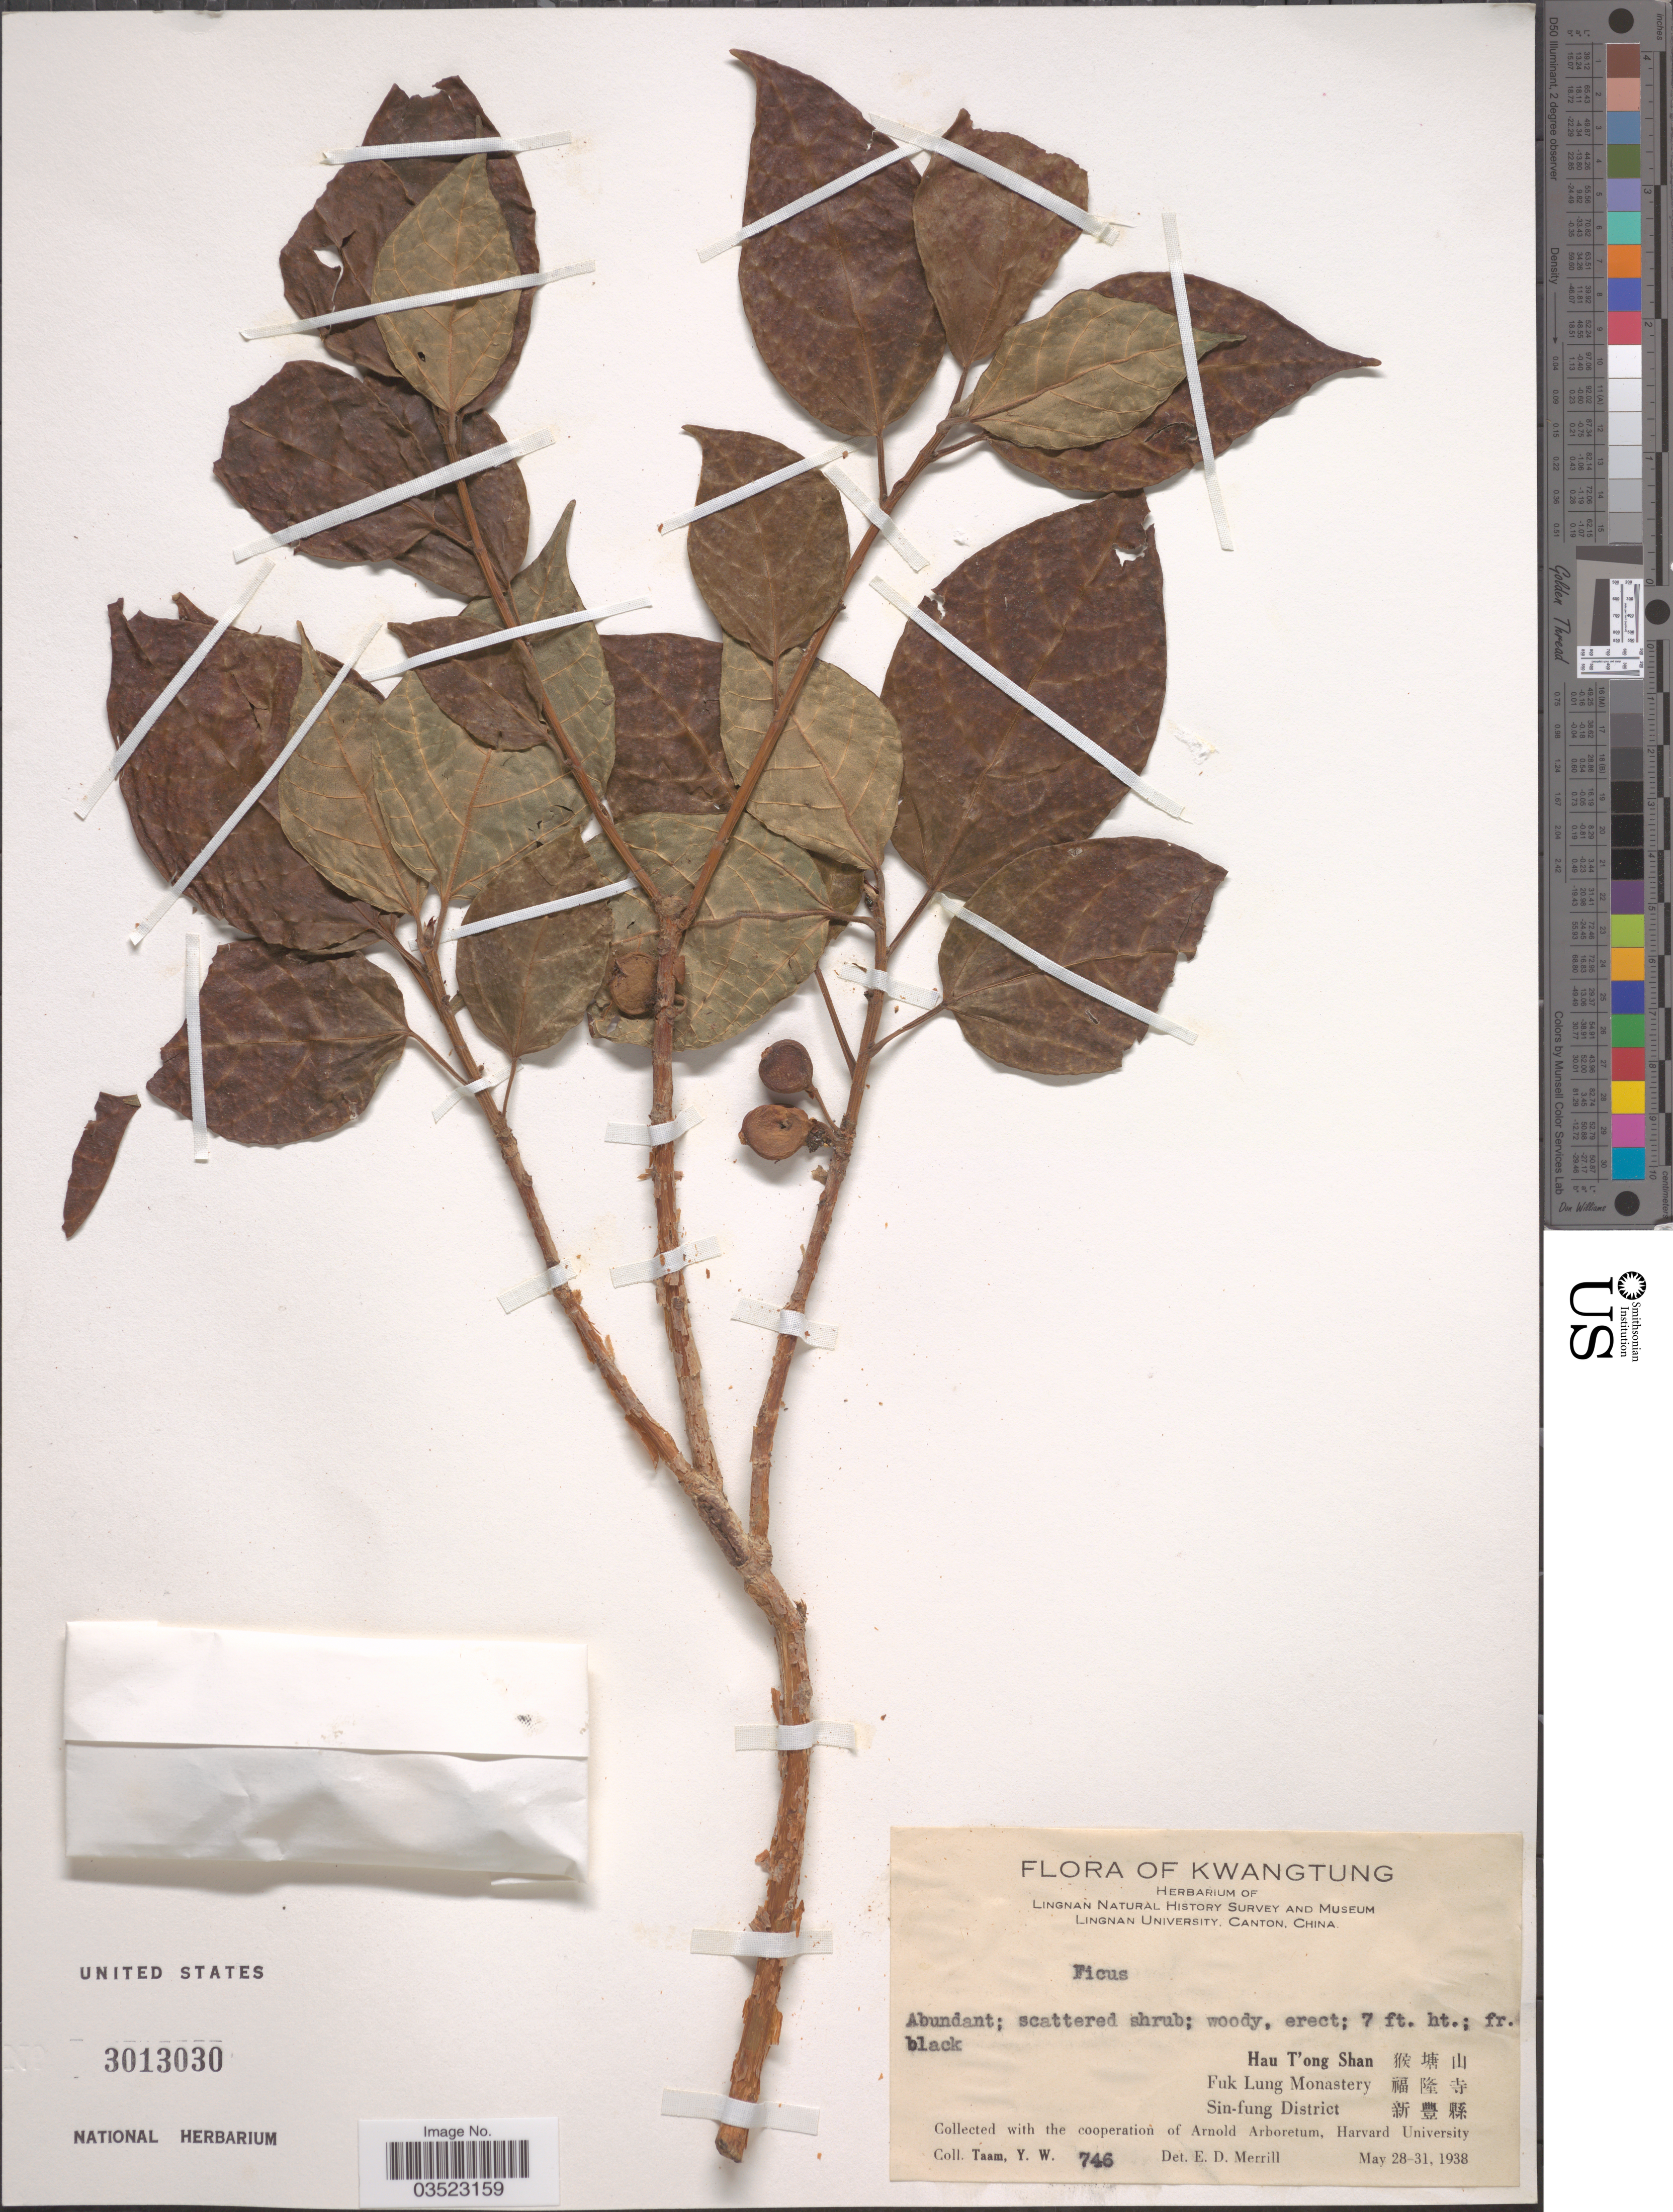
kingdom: Plantae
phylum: Tracheophyta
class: Magnoliopsida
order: Rosales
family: Moraceae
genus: Ficus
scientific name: Ficus sp.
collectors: Y. W. Taam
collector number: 746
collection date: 1938-05-28/1938-05-31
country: China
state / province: Guangdong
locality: Kwangtung. Lingnan Natural History Survey and Museum Lingnan University. Hau T'ong Shan X. Fuk Lung Monastery X. Sin-fung District X.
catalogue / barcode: US 3013030